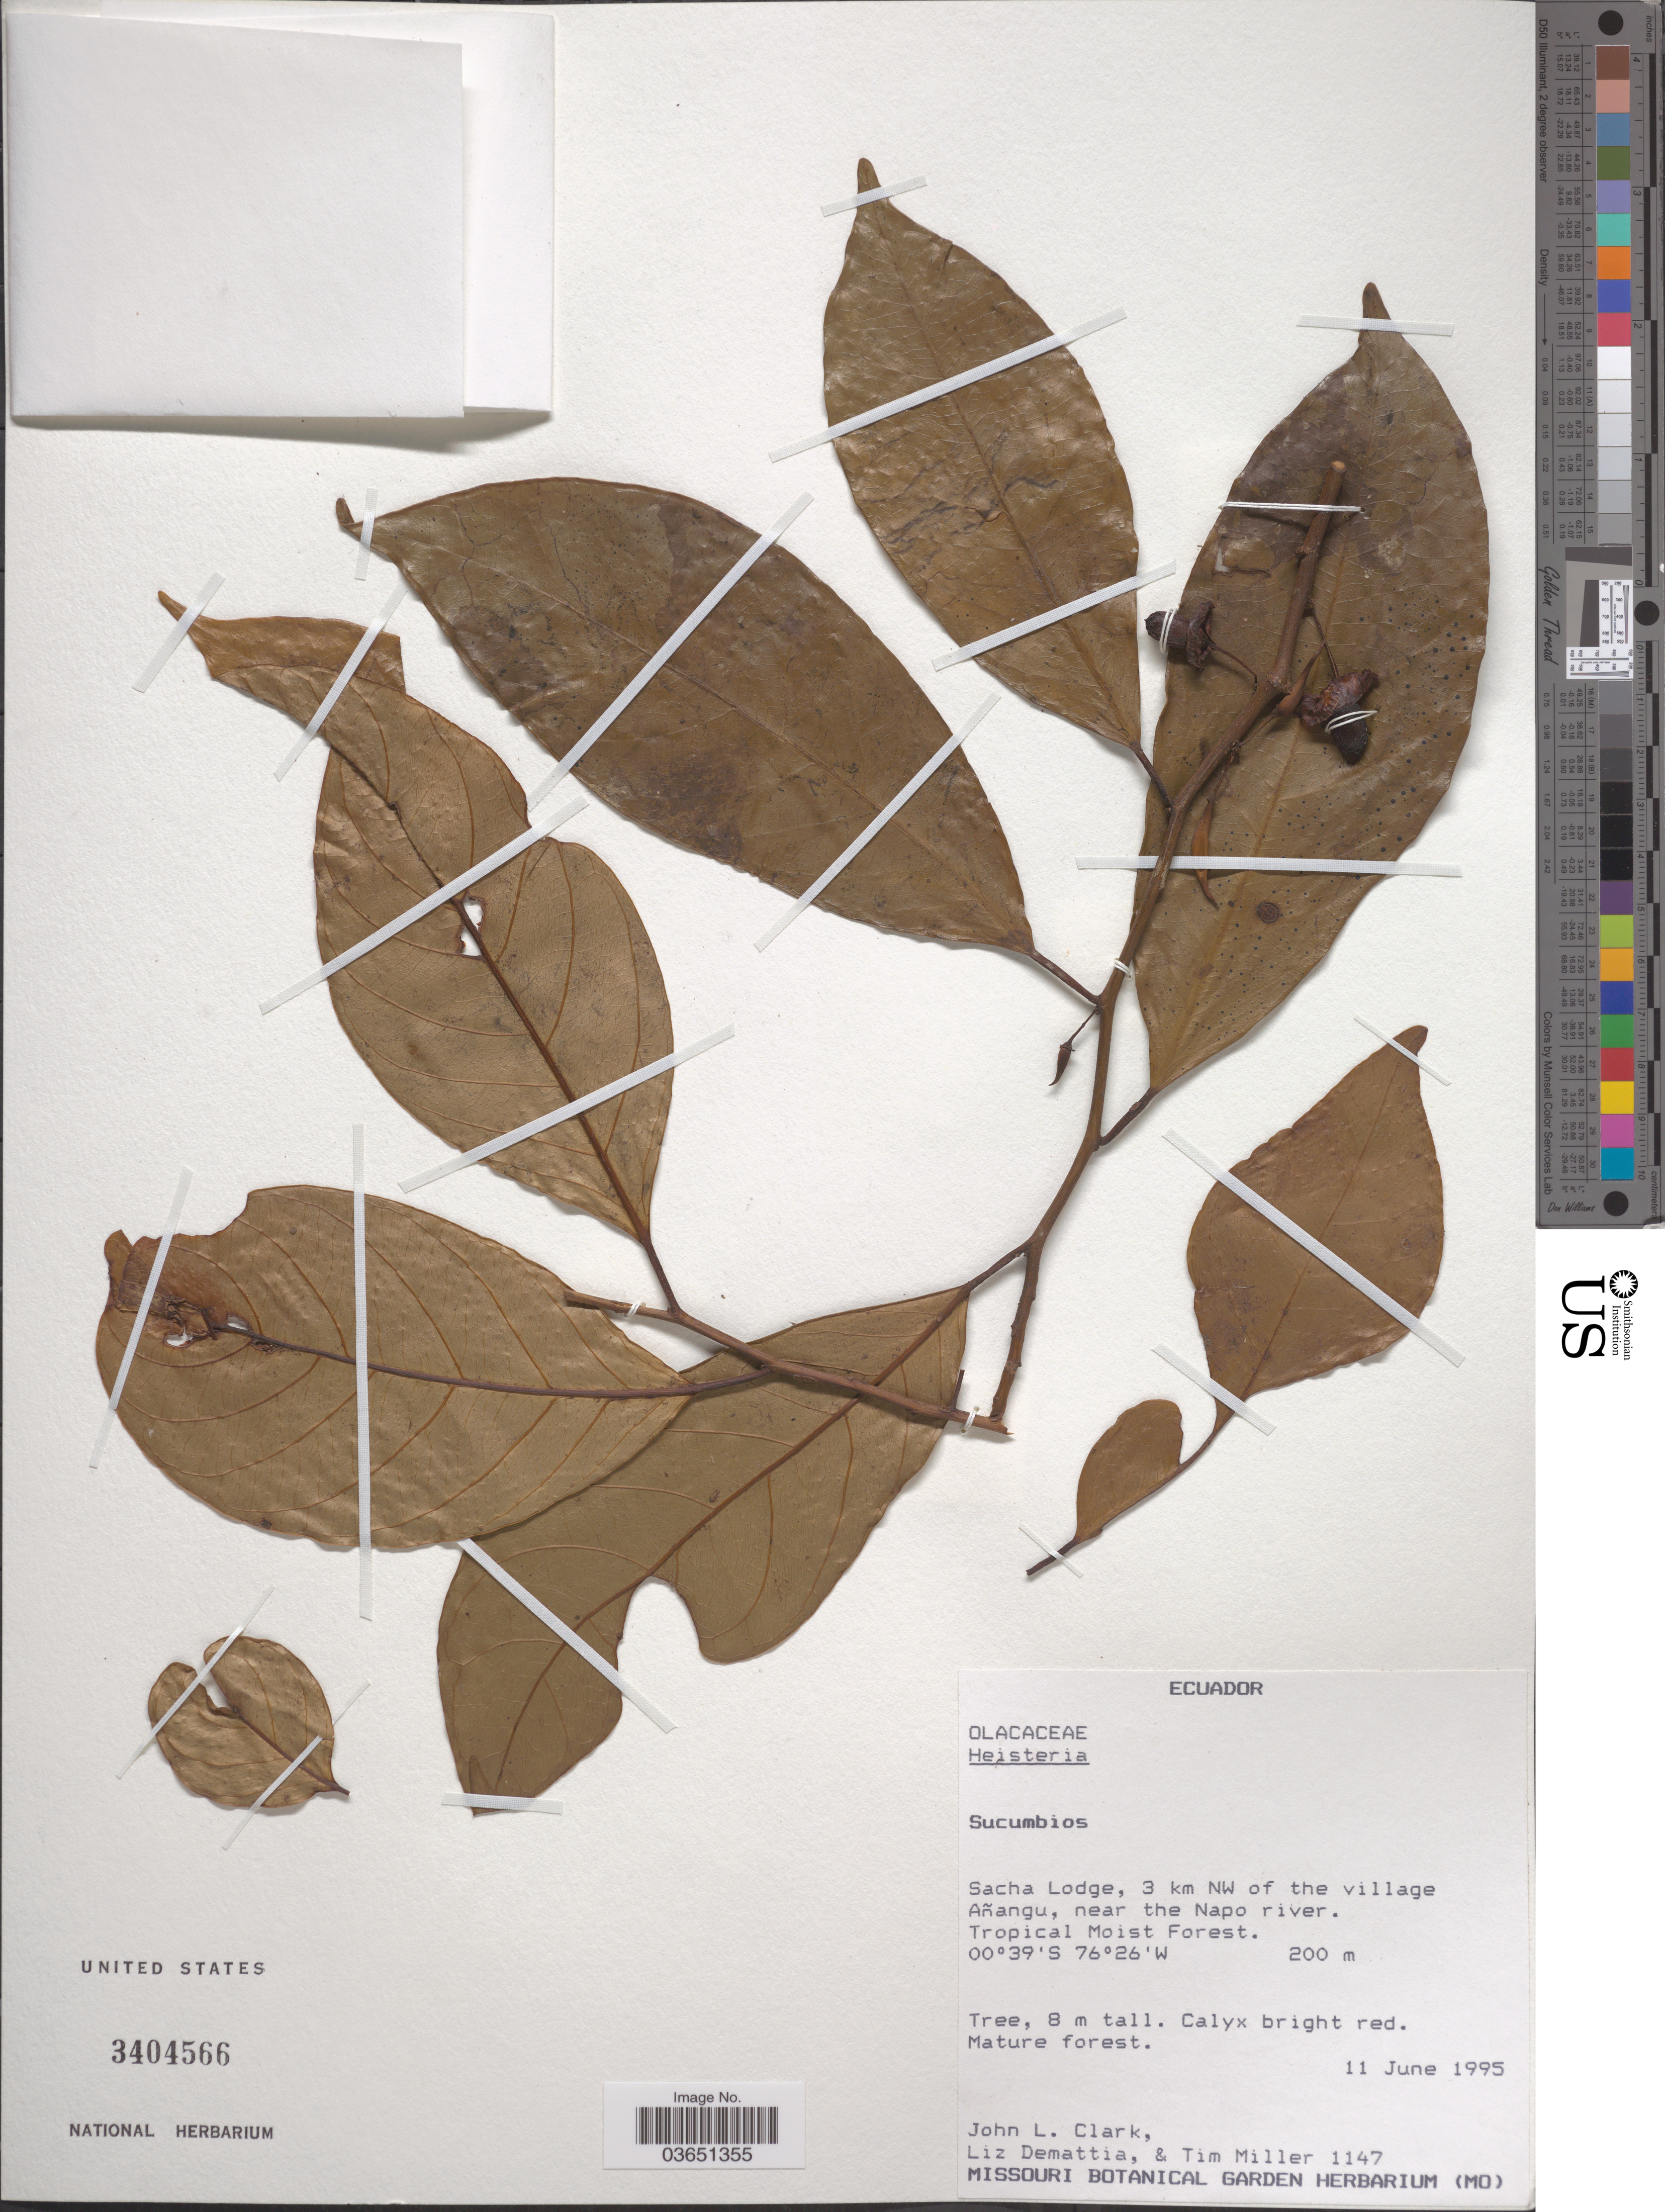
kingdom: Plantae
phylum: Tracheophyta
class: Magnoliopsida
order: Santalales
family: Erythropalaceae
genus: Heisteria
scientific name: Heisteria sp.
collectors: J. L. Clark, L. Demattia & T. Miller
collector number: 1147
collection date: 1995-06-11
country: Ecuador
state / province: Sucumbíos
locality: Sacha Lodge, 3 km NW of the village Añangu, near the Napo river.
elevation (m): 200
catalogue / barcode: US 3404566